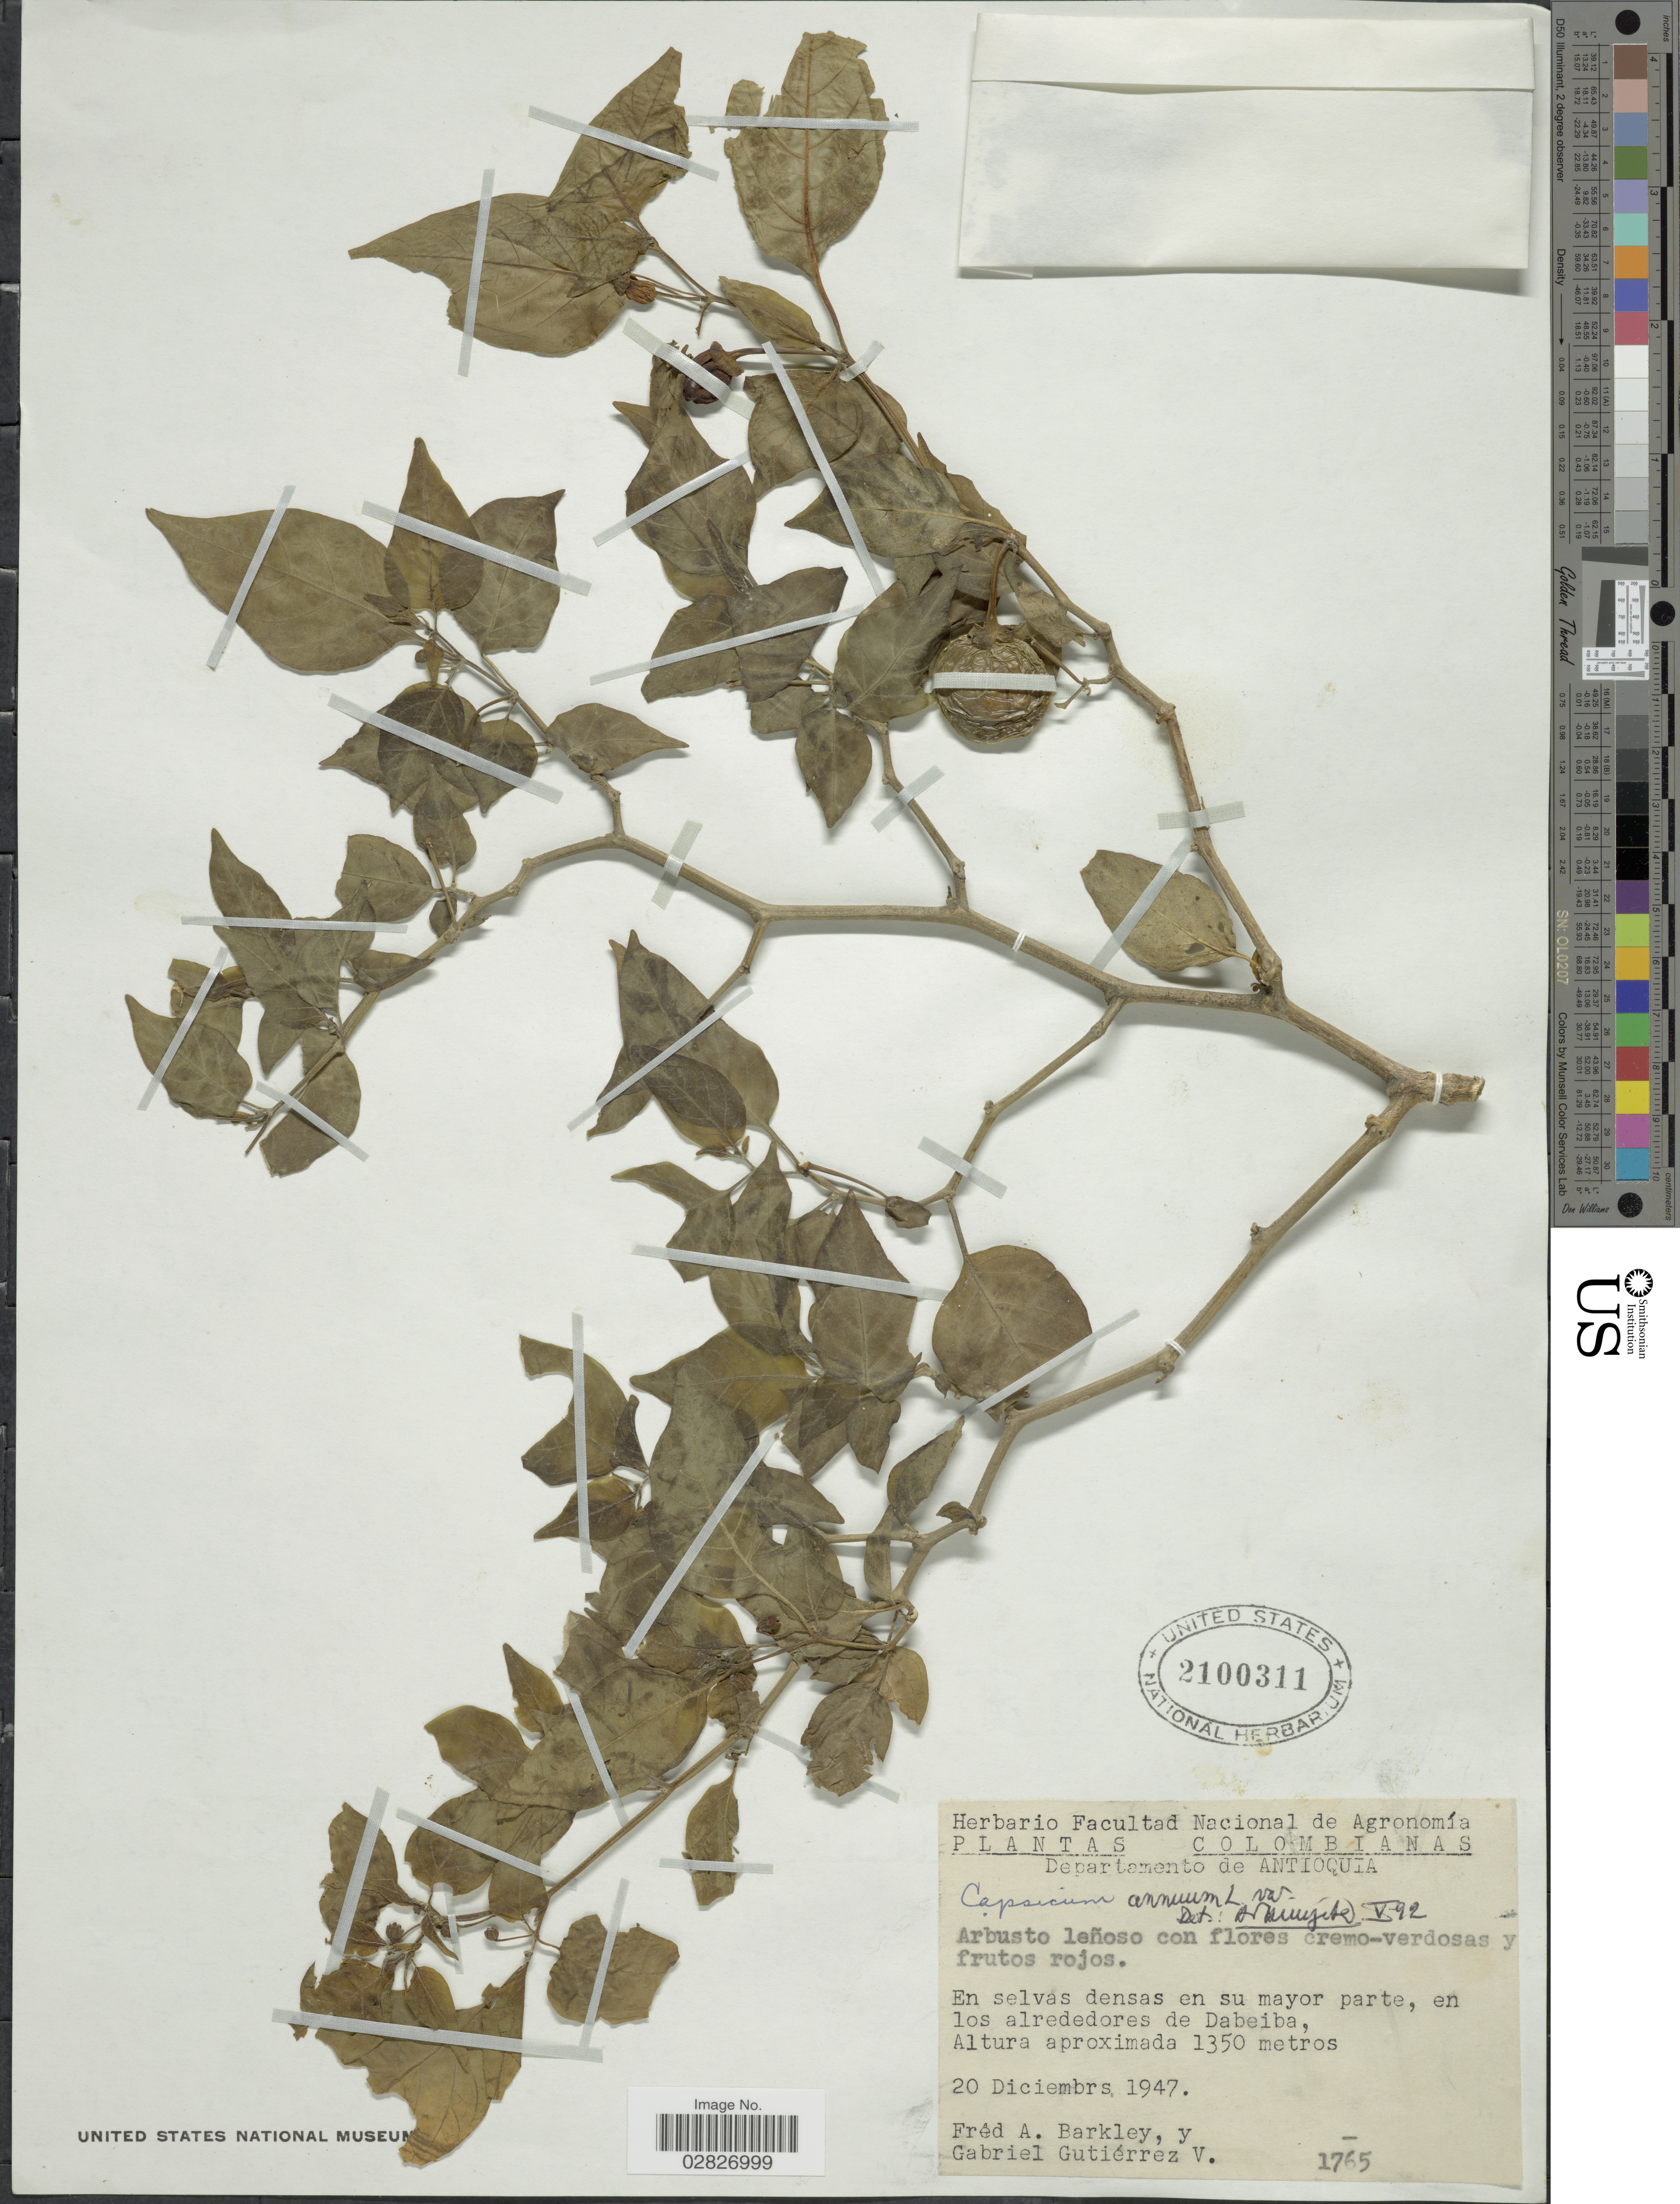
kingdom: Plantae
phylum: Tracheophyta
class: Magnoliopsida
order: Solanales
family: Solanaceae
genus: Capsicum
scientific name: Capsicum annuum 'Habanero'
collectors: F. A. Barkley & G. Gutiérrez V.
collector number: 1765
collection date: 1947-12-20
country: Colombia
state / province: Antioquia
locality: Departamento de Antioquia, En slevas densas en su mayor parte, en los alrededores de Dabeiba.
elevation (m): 1350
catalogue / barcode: US 2100311